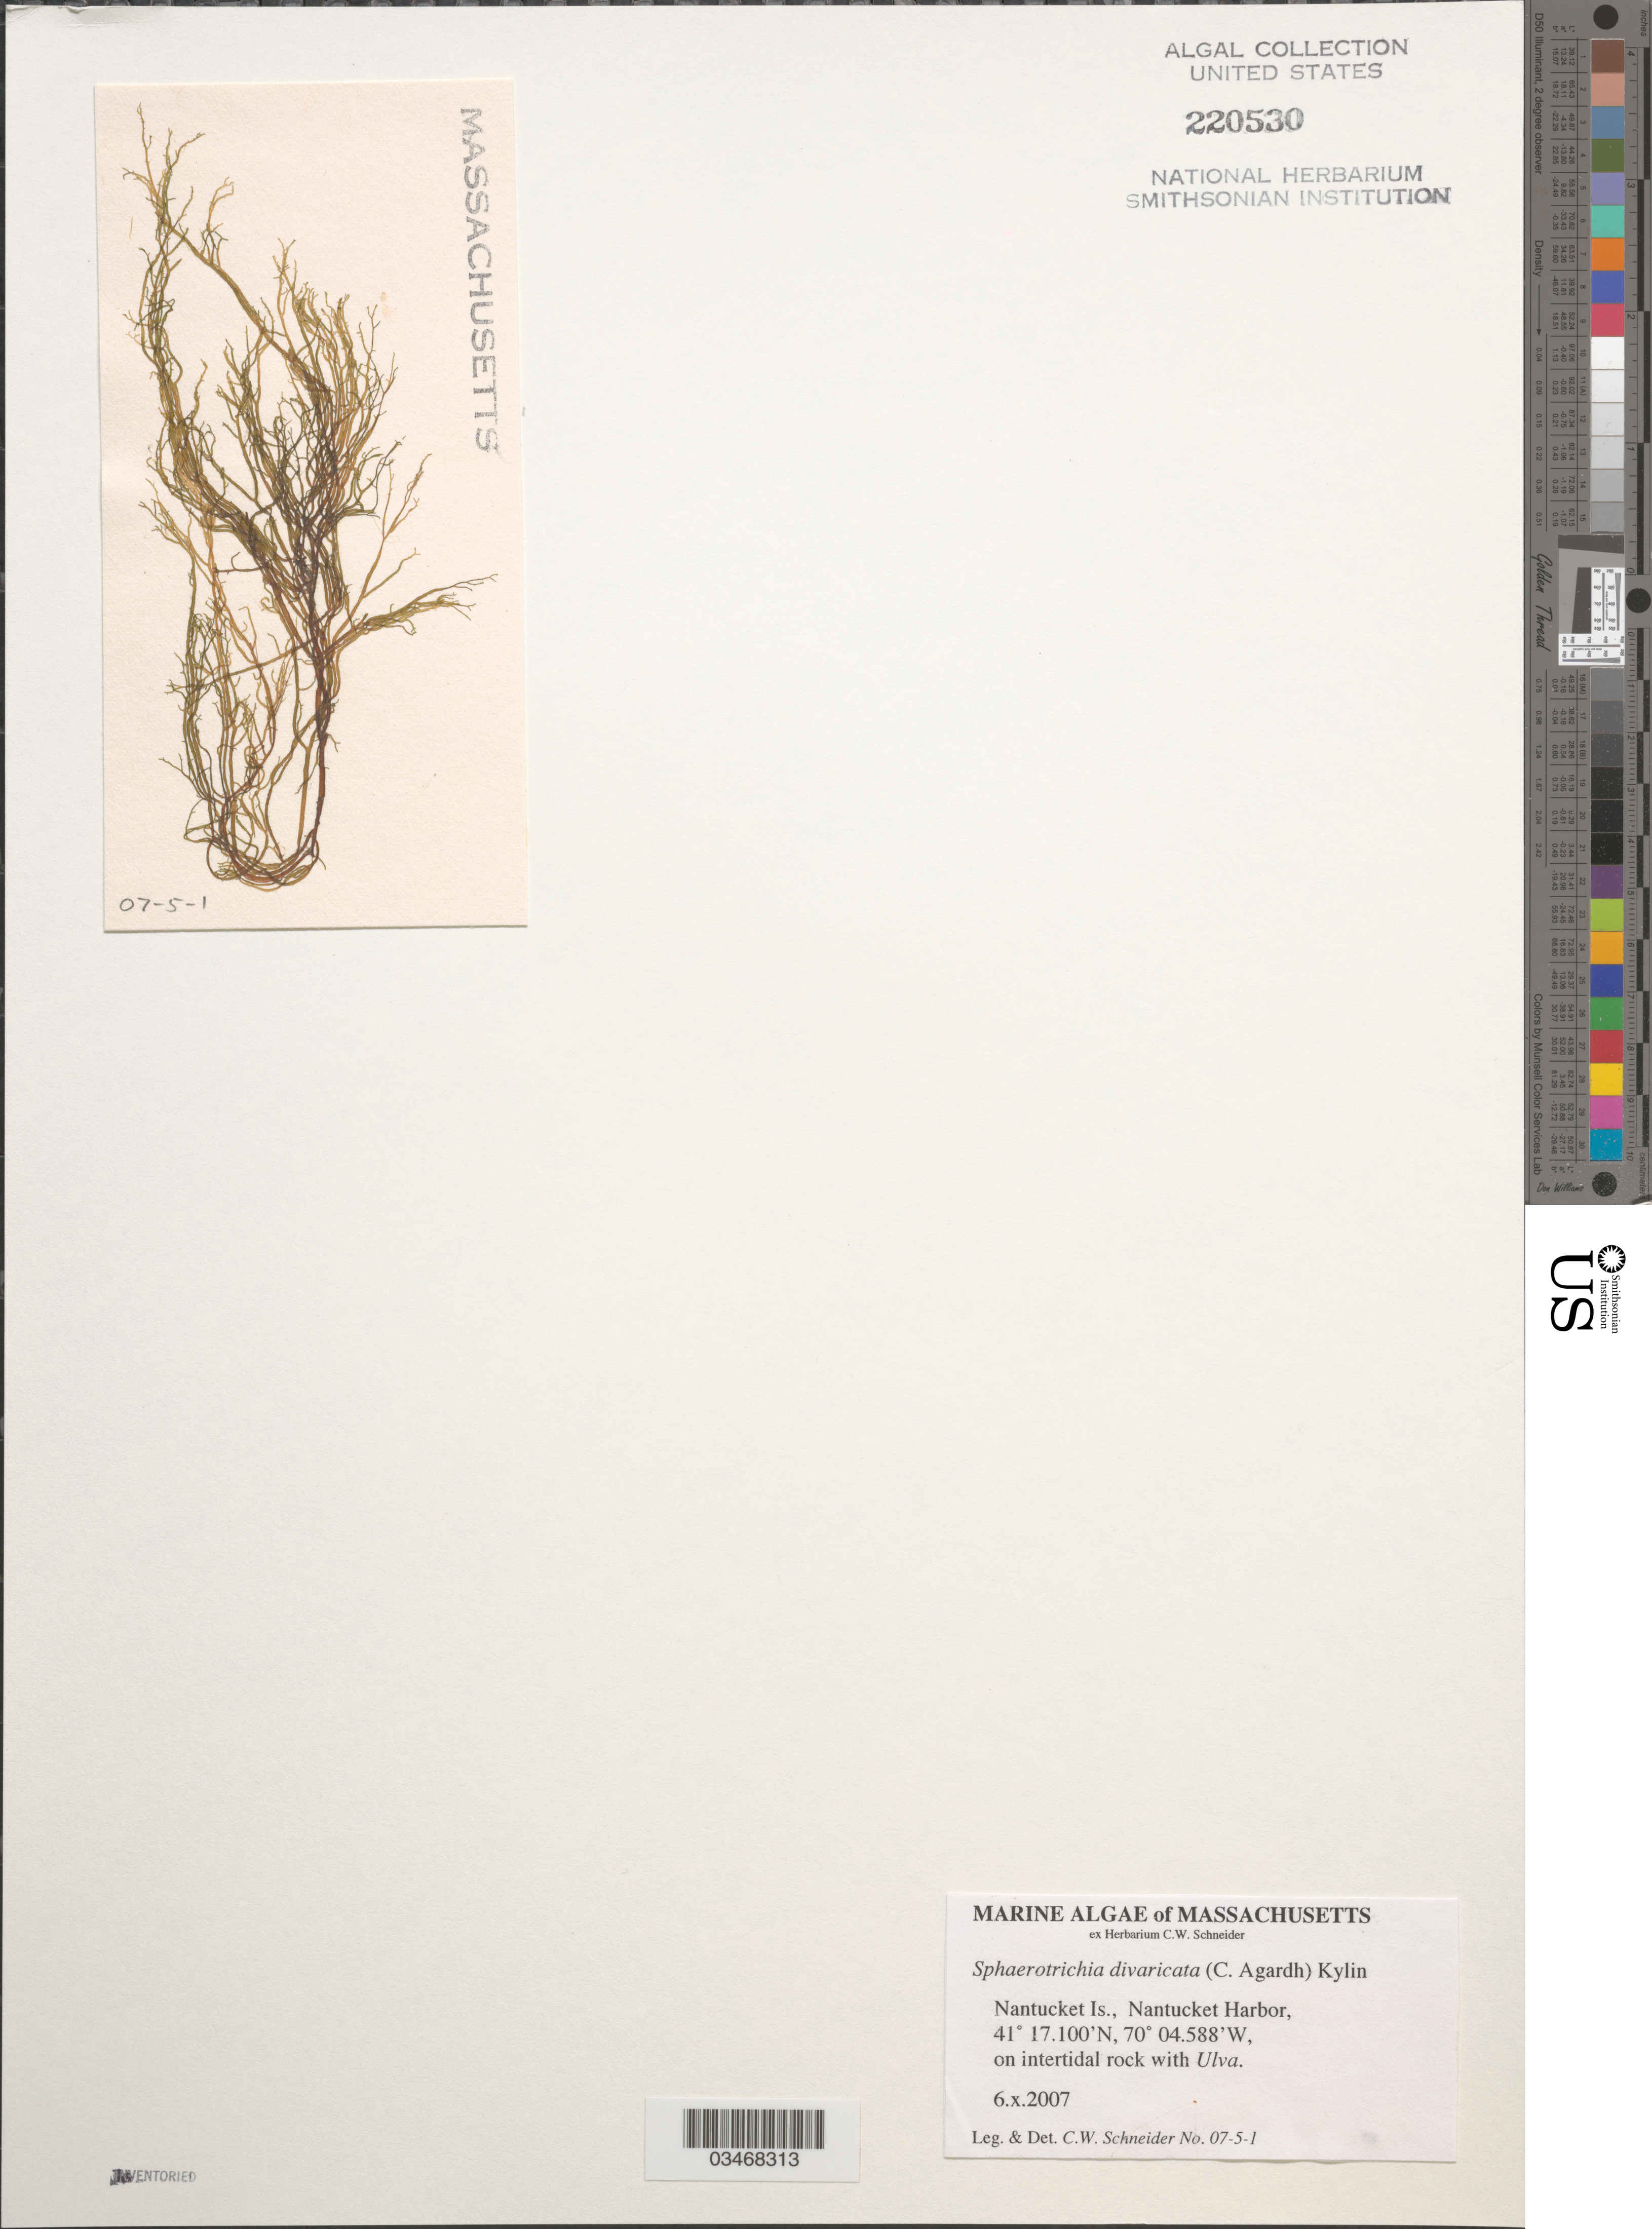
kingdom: Chromista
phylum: Ochrophyta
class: Phaeophyceae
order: Ectocarpales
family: Chordariaceae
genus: Sphaerotrichia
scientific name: Sphaerotrichia divaricata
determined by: Schneider, C. W.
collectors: C. W. Schneider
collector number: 07-5-1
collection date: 2007-10-06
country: United States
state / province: Massachusetts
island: Nantucket Island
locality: Nantucket Harbor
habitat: On intertidal rock with Ulva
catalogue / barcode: US 220530